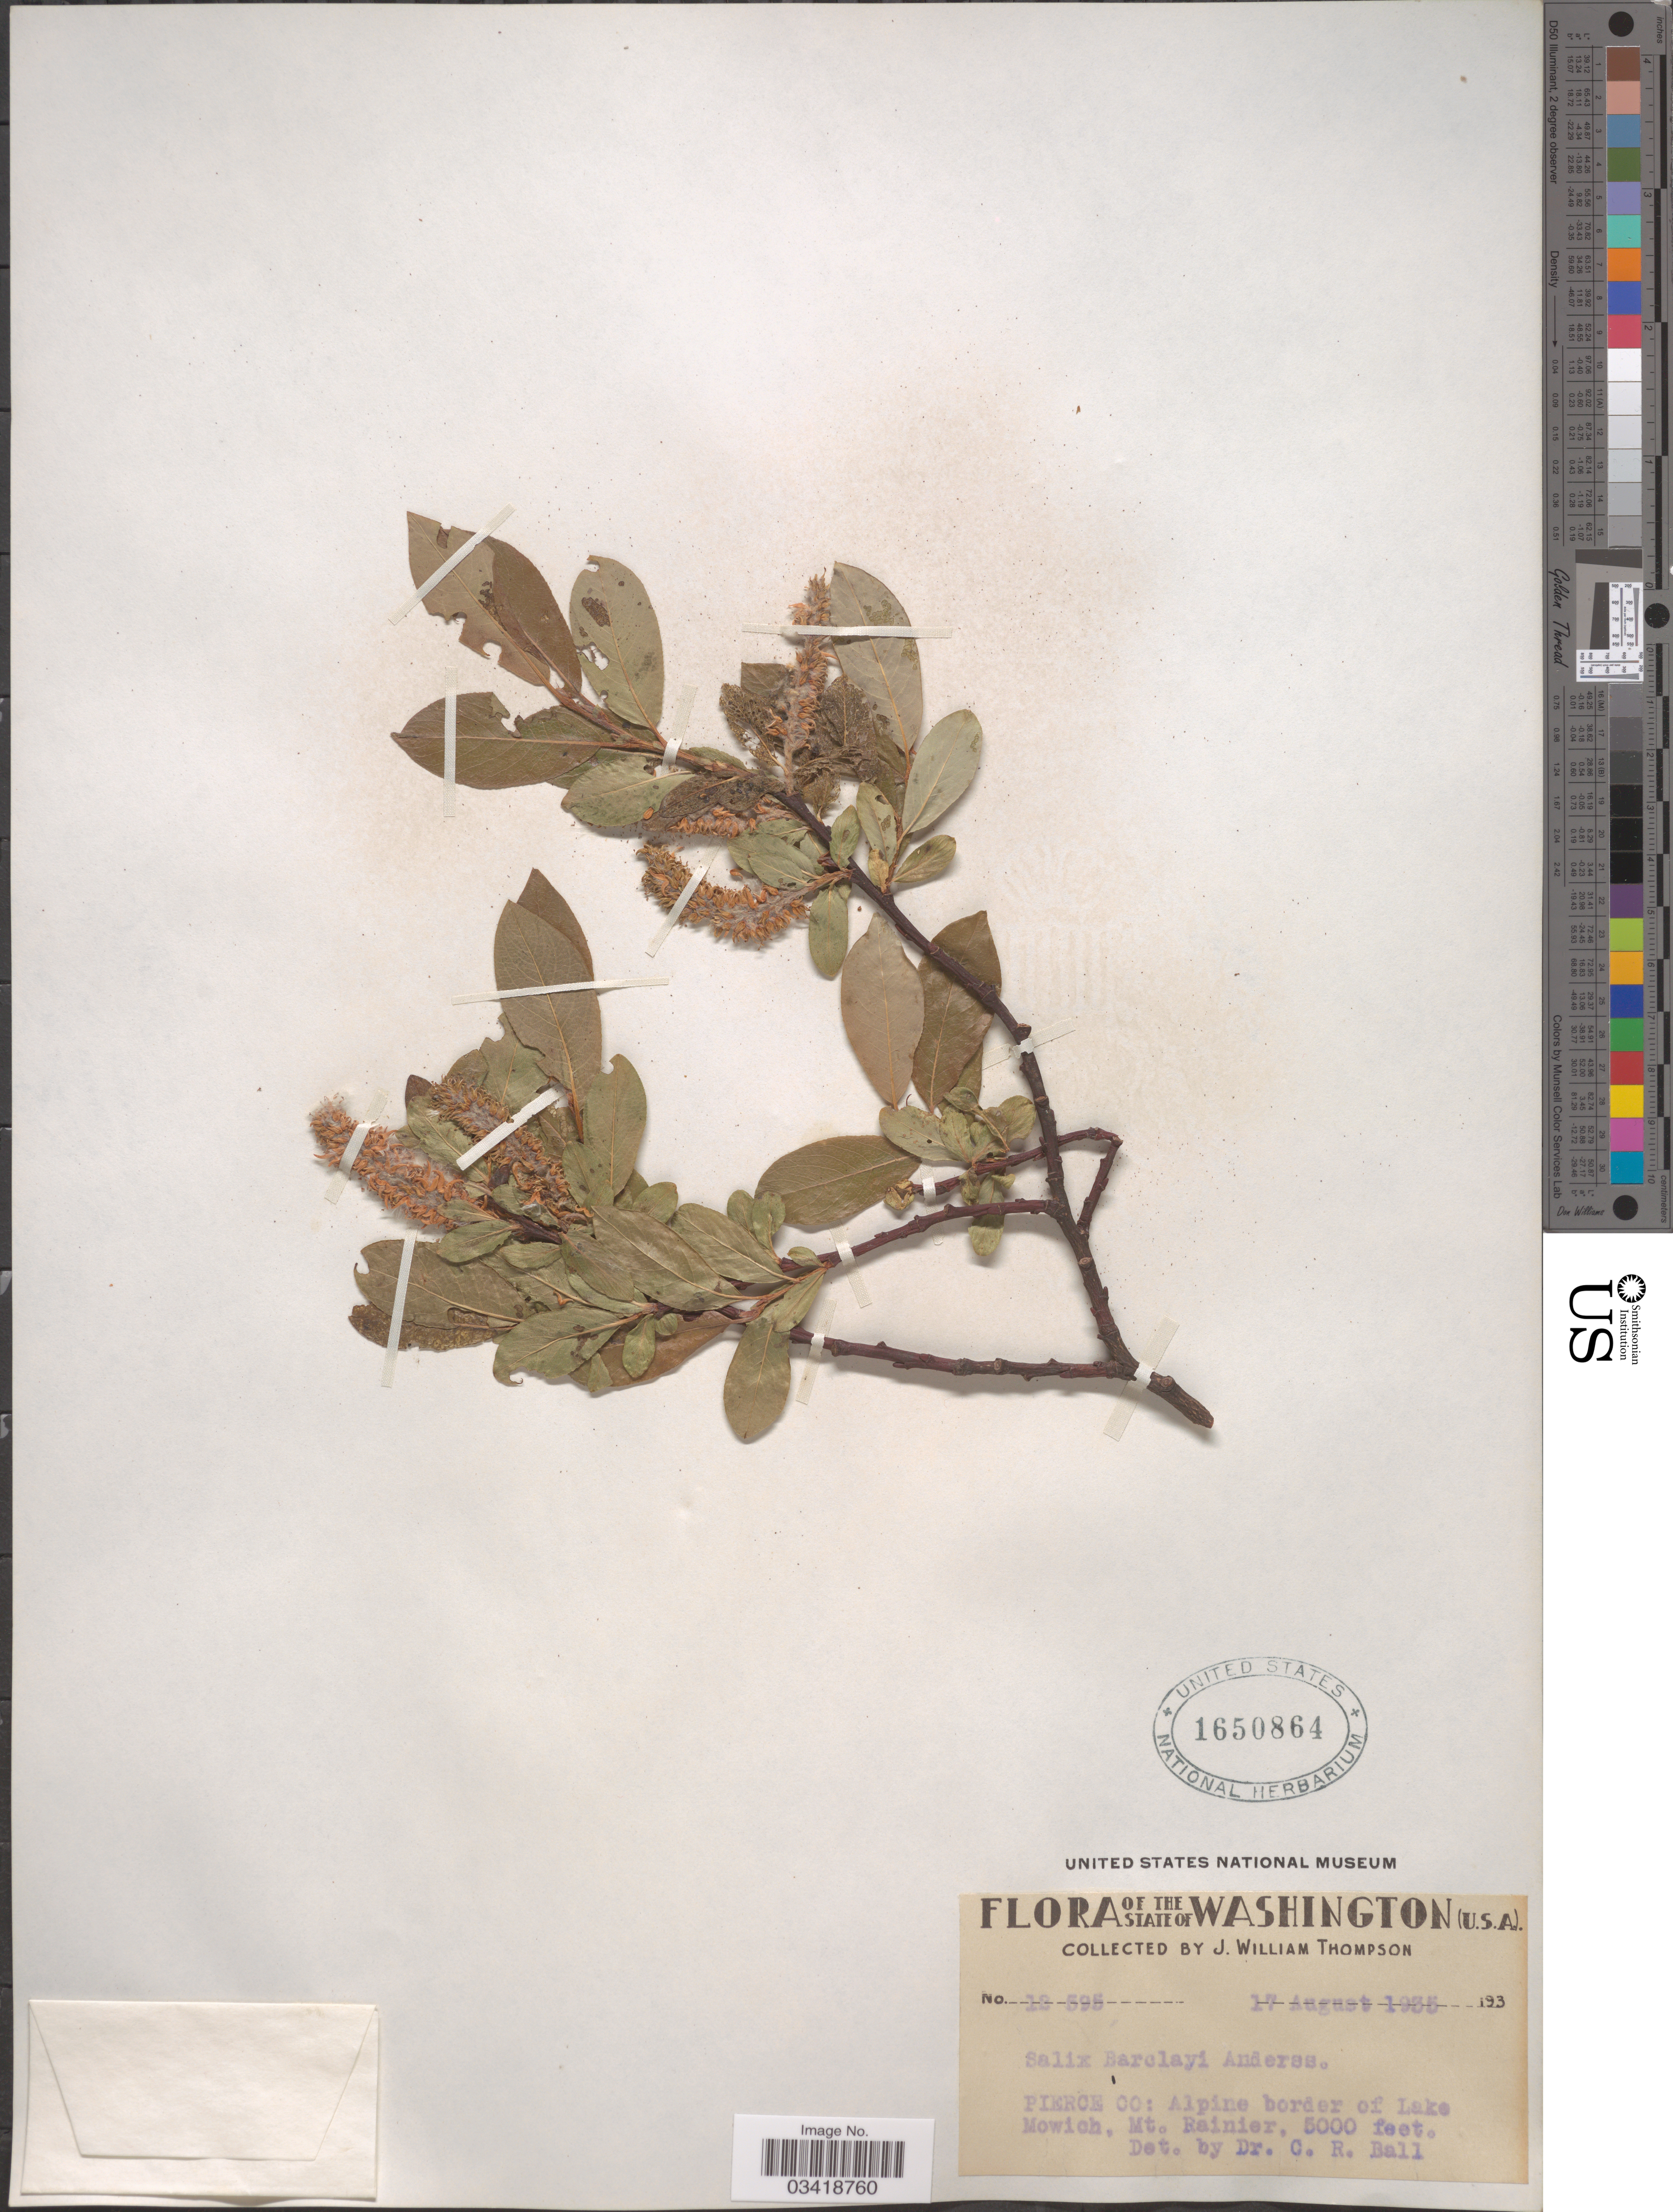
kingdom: Plantae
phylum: Tracheophyta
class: Magnoliopsida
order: Malpighiales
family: Salicaceae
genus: Salix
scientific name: Salix barclayi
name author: Andersson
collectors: J. W. Thompson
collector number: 12595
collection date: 1935-08-17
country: United States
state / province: Washington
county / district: Pierce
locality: Pierce Co: Alpine border of Lake Mowich, Mt. Rainier.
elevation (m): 1524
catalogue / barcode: US 1650864